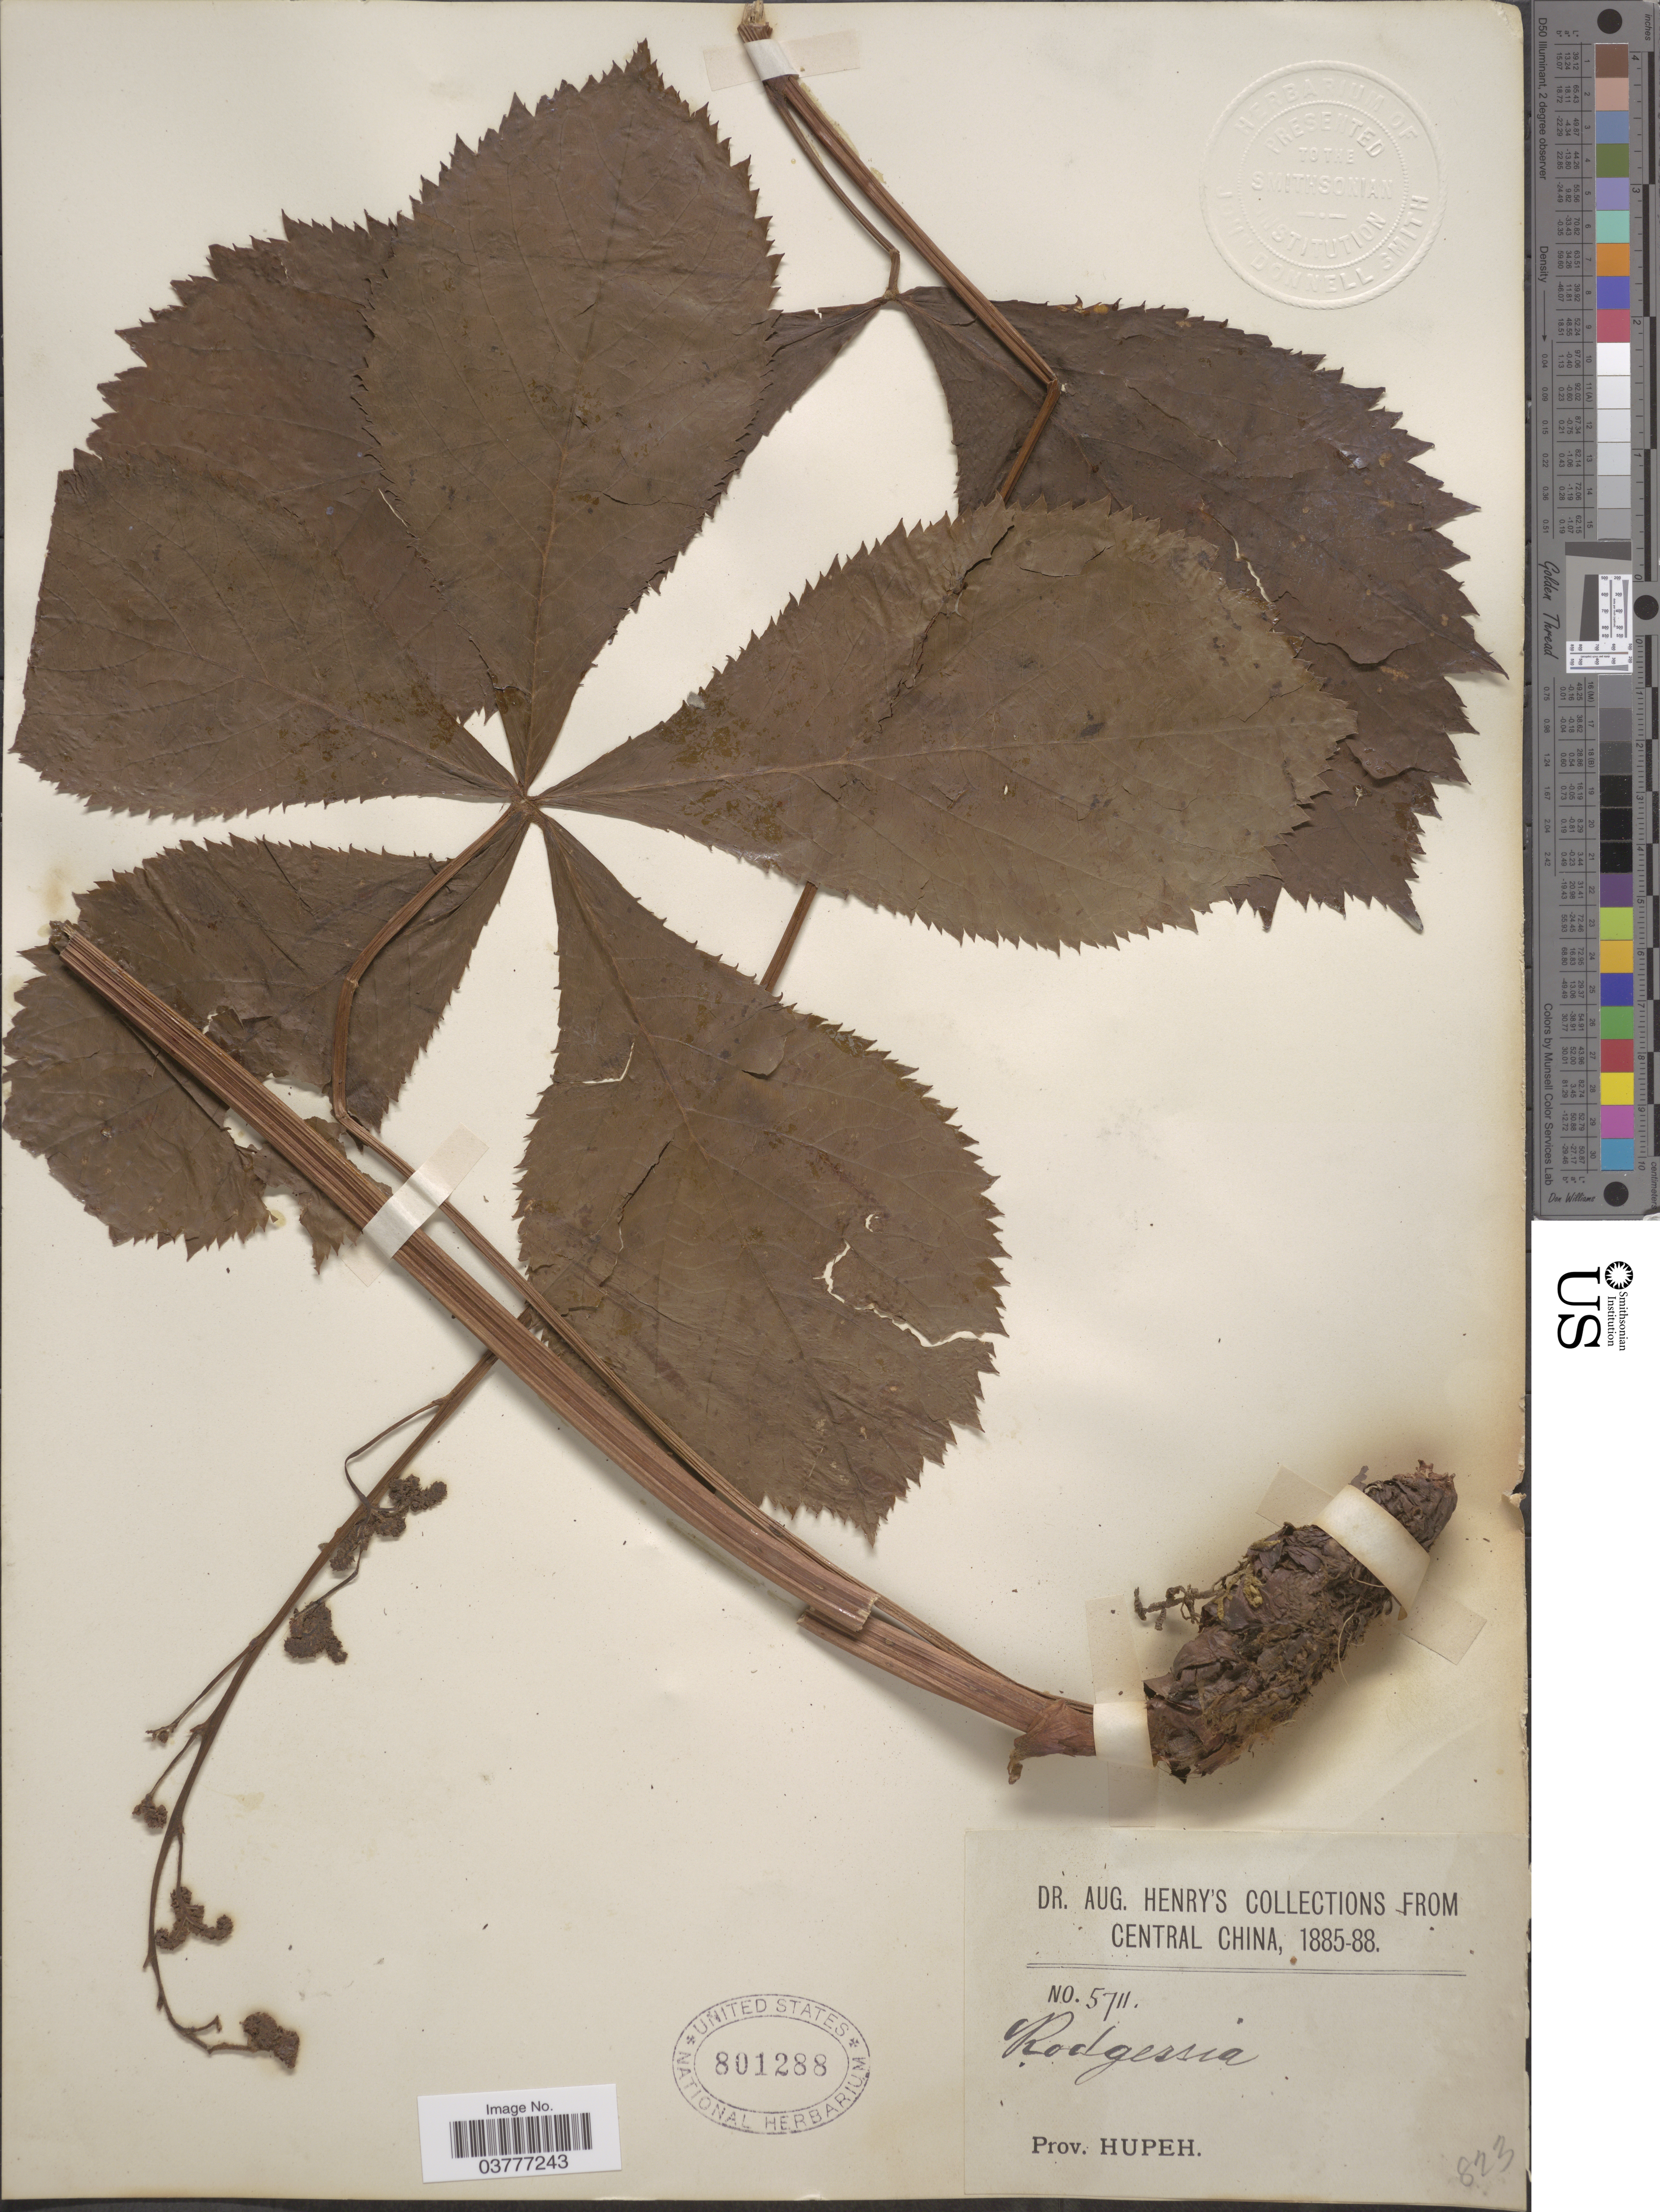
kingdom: Plantae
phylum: Tracheophyta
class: Magnoliopsida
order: Saxifragales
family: Saxifragaceae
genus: Rodgersia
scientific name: Rodgersia sp.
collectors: A. Henry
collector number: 5711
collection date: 1885/1888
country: China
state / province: Hubei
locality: Central China. Prov. Hupeh.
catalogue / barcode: US 801288